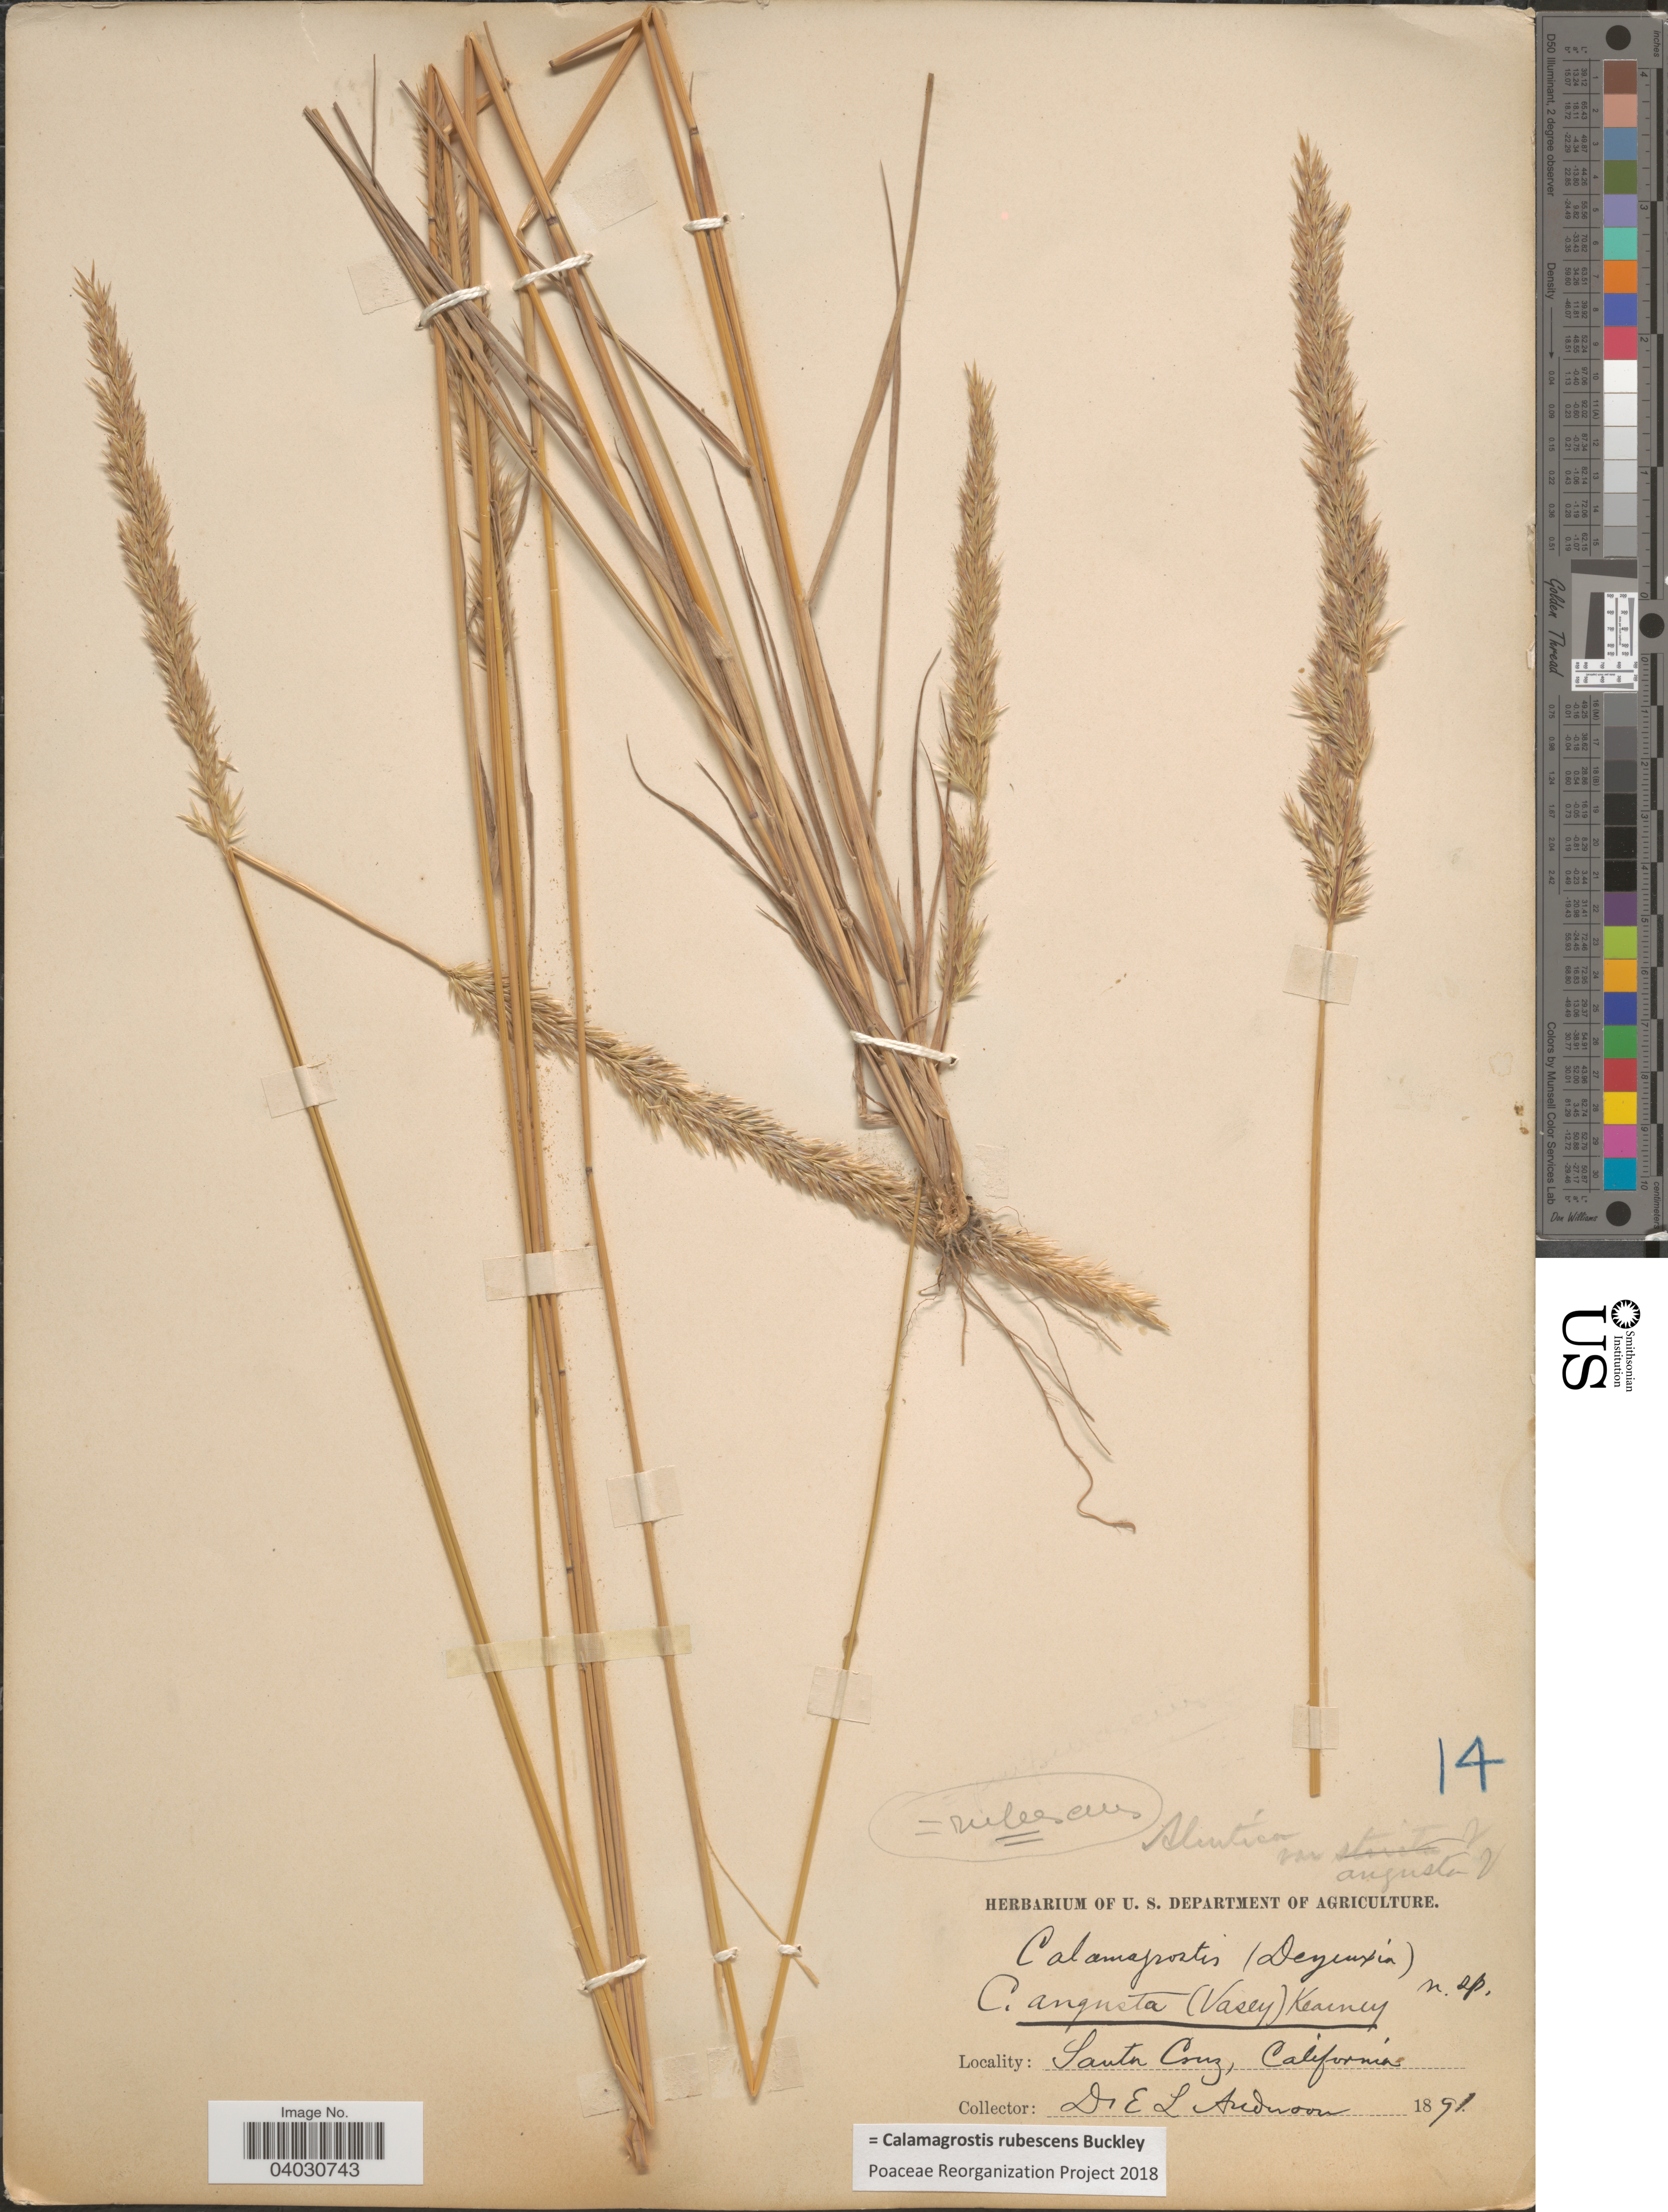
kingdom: Plantae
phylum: Tracheophyta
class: Liliopsida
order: Poales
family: Poaceae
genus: Calamagrostis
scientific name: Calamagrostis rubescens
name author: Buckley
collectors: E. L. Anderson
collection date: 1891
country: United States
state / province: California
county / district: Santa Cruz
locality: Santa Cruz.